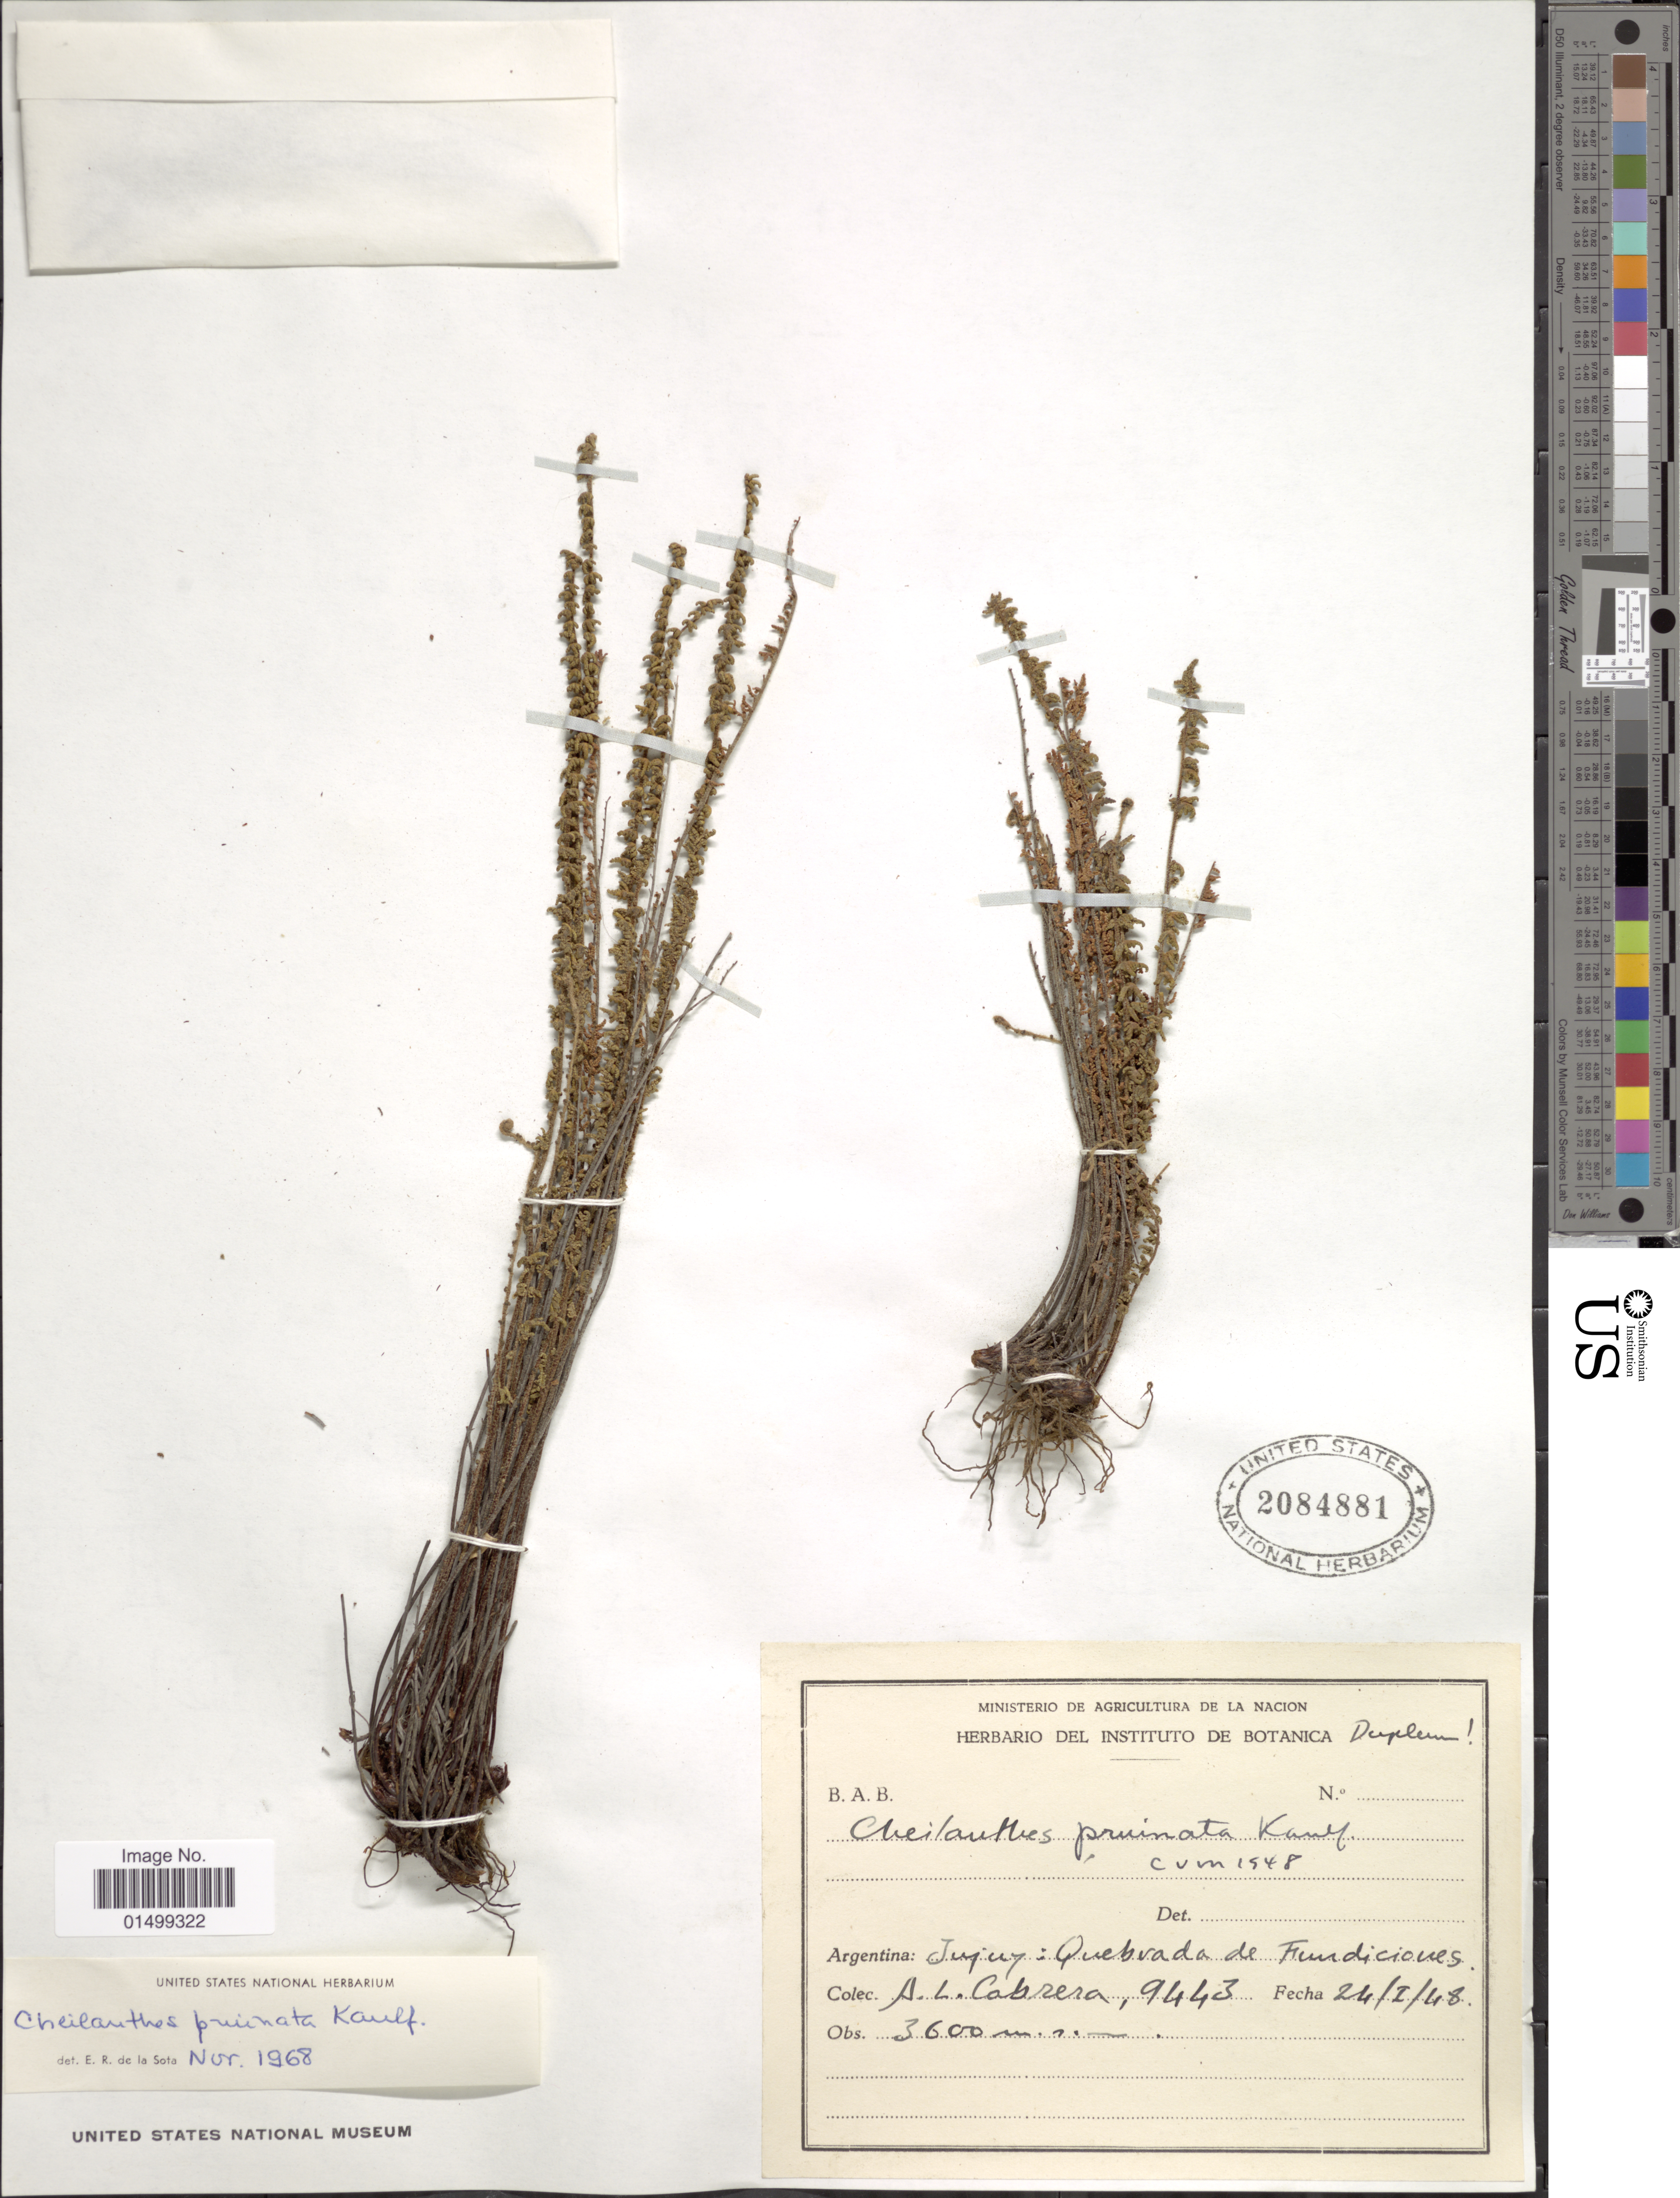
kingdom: Plantae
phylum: Tracheophyta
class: Polypodiopsida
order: Polypodiales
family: Pteridaceae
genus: Cheilanthes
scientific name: Cheilanthes pruinata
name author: Kaulf.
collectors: A. L. Cabrera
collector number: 9443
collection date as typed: Transcribed d/m/y: 24/1/48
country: Argentina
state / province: Jujuy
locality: Quebrada de Fundiciones.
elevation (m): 3600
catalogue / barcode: US 2084881